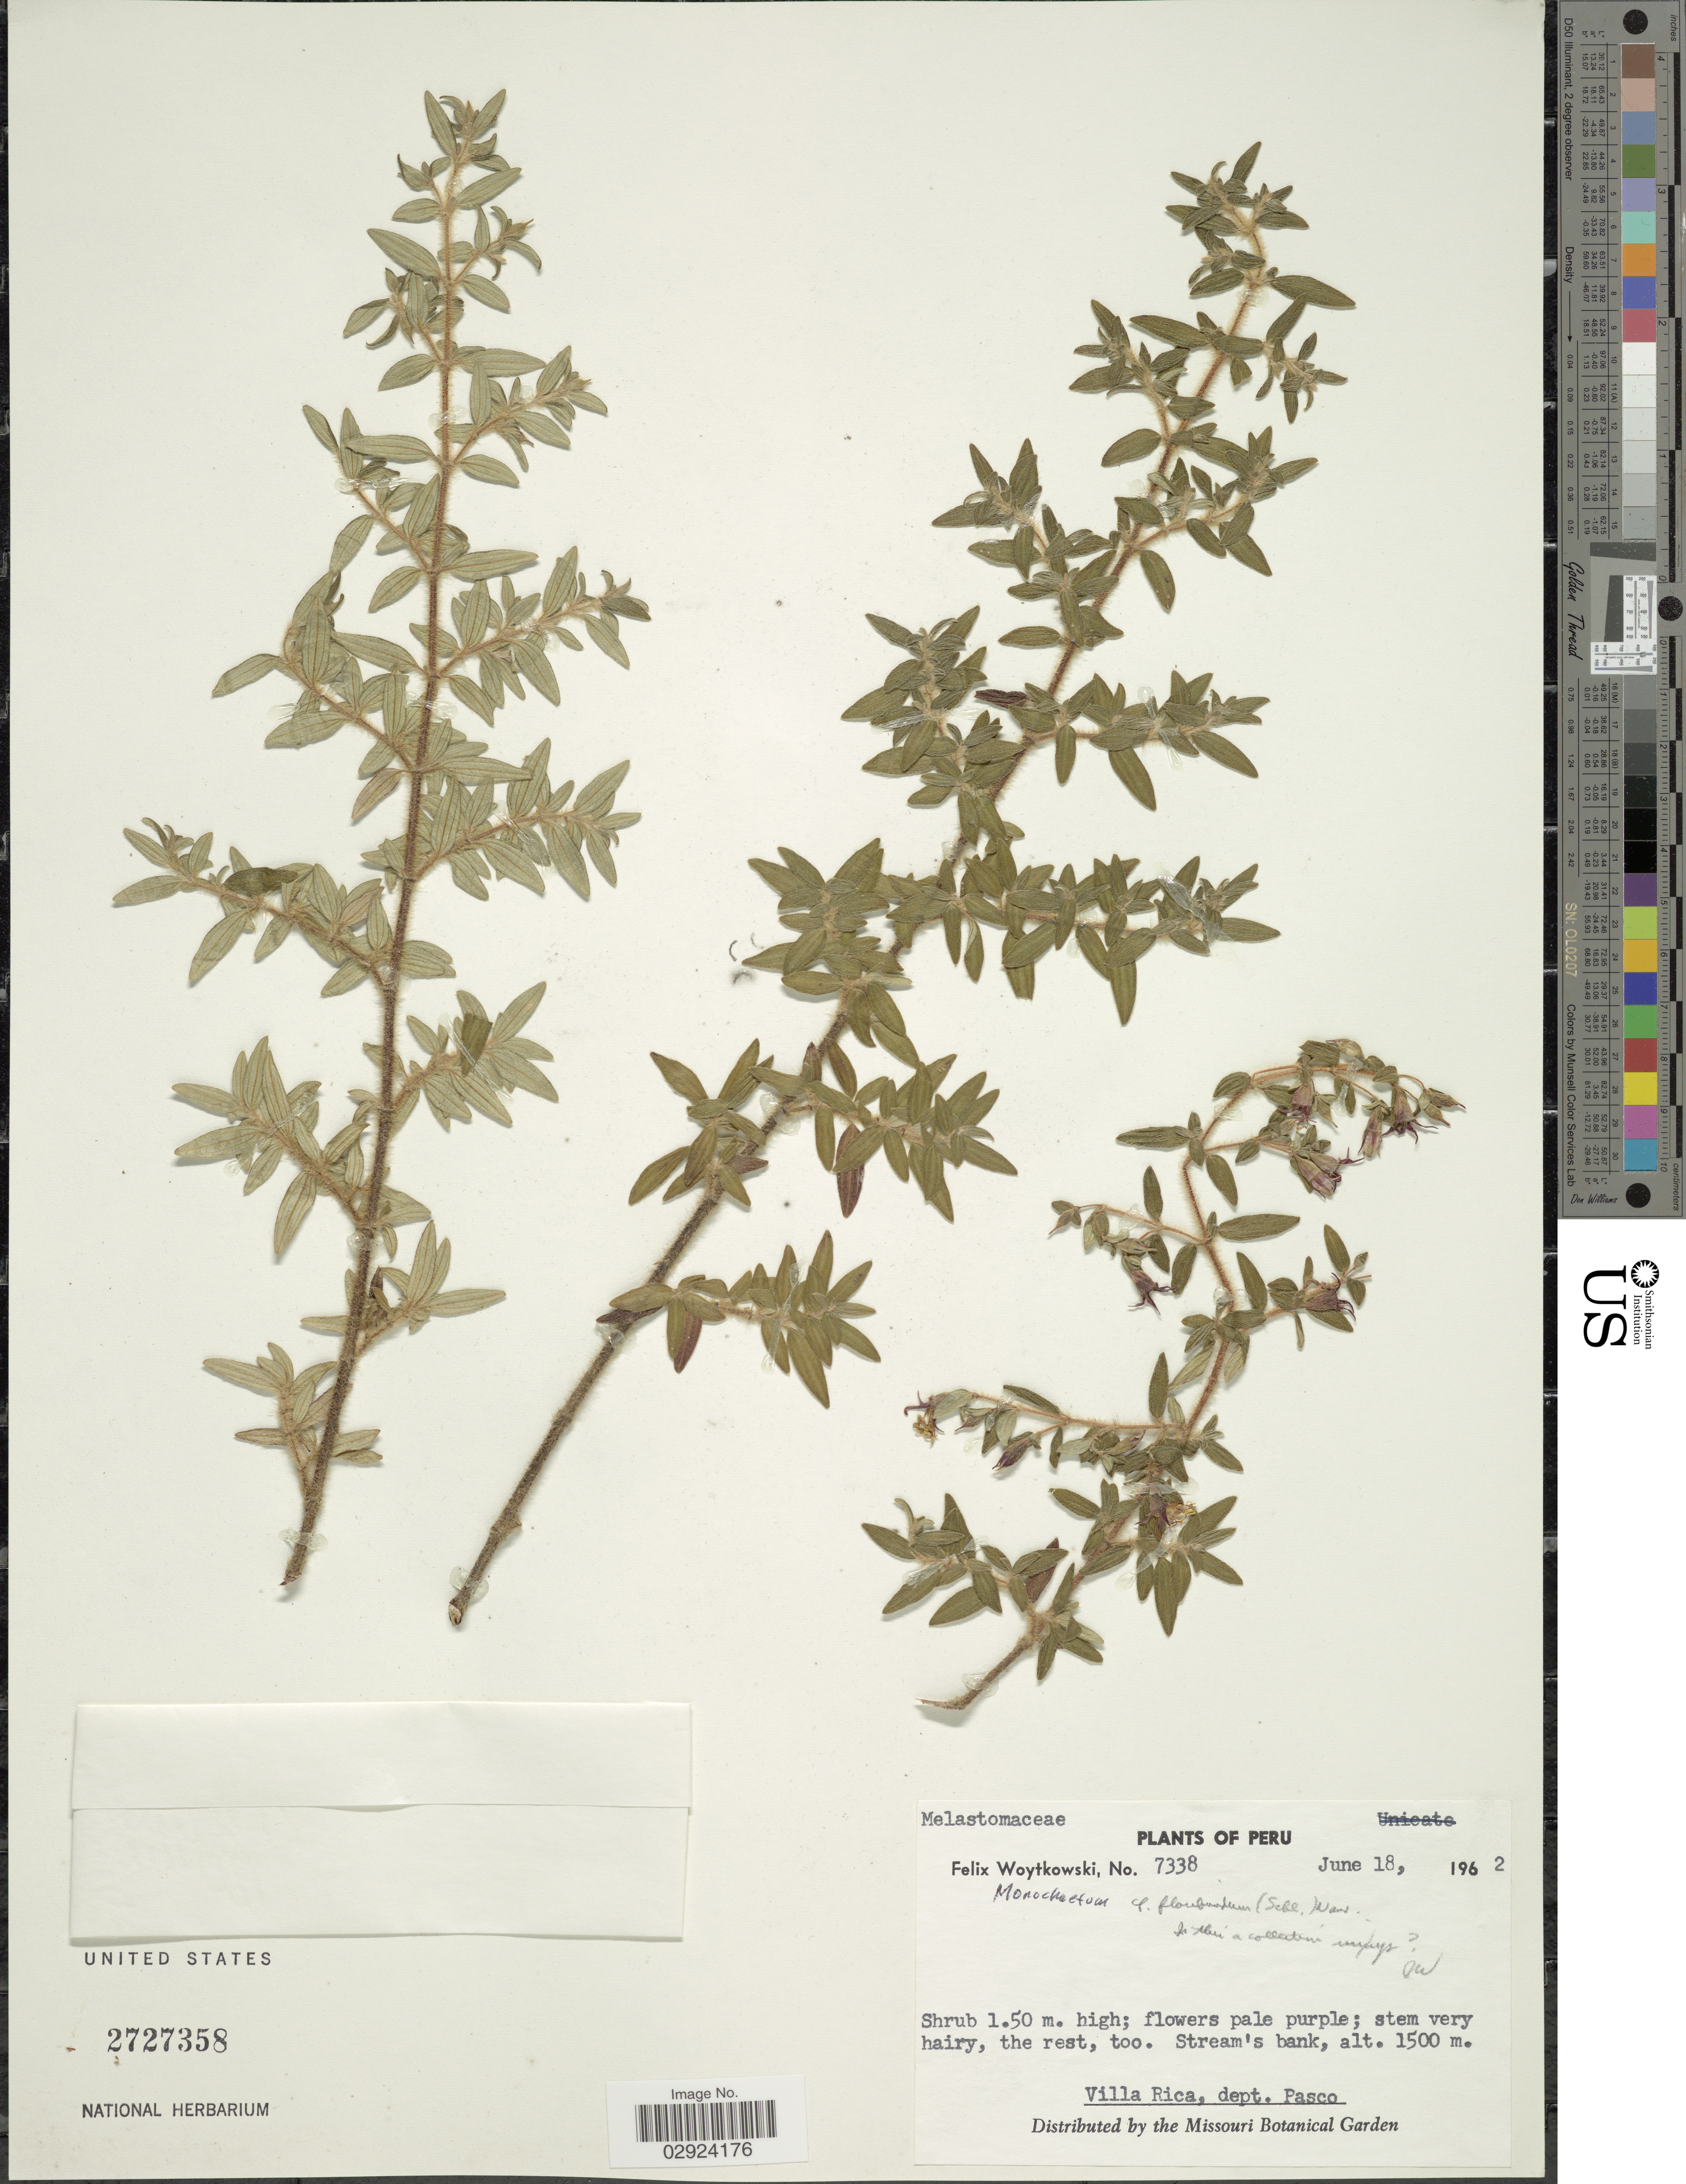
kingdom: Plantae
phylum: Tracheophyta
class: Magnoliopsida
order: Myrtales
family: Melastomataceae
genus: Monochaetum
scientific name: Monochaetum sp.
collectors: F. Woytkowski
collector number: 7338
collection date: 1962-06-18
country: Peru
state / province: Pasco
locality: Villa Rica, dept. Pasco.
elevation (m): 1500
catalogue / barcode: US 2727358